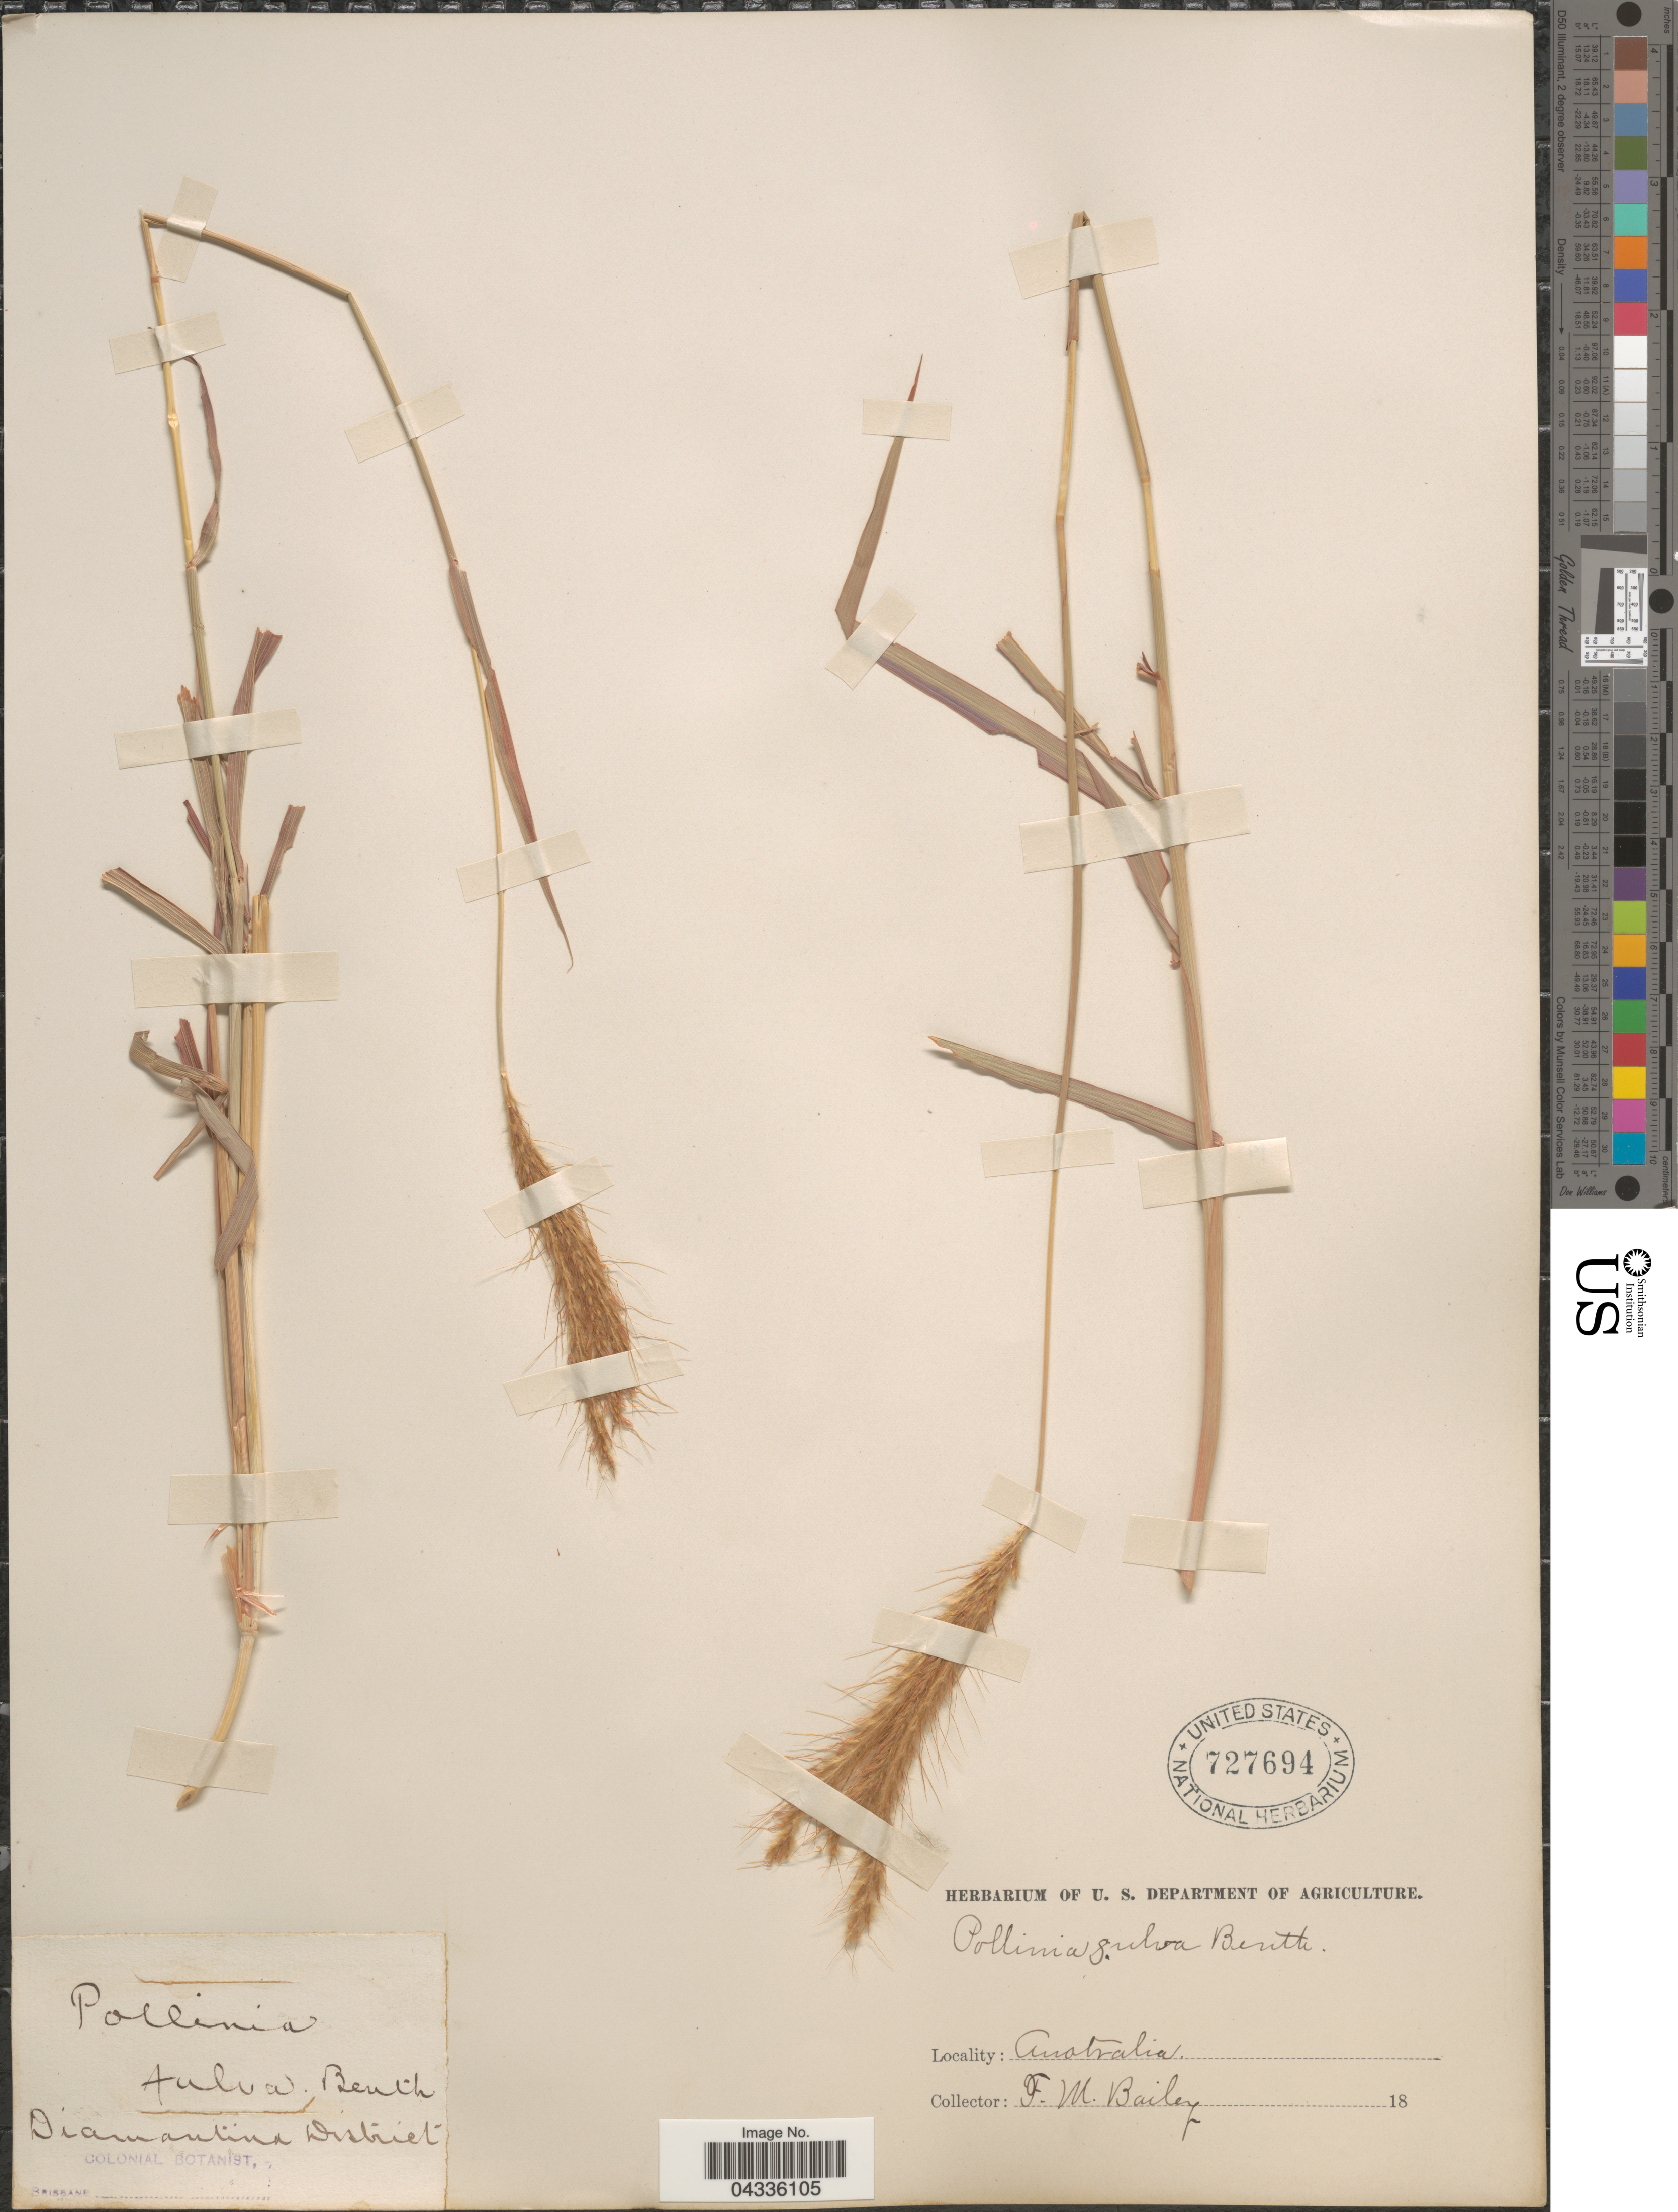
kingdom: Plantae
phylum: Tracheophyta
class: Liliopsida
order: Poales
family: Poaceae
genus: Eulalia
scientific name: Eulalia aurea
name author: (Bory) Kunth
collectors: F. M. Bailey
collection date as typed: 18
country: Australia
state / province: Queensland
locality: Diamantina District.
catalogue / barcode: US 727694